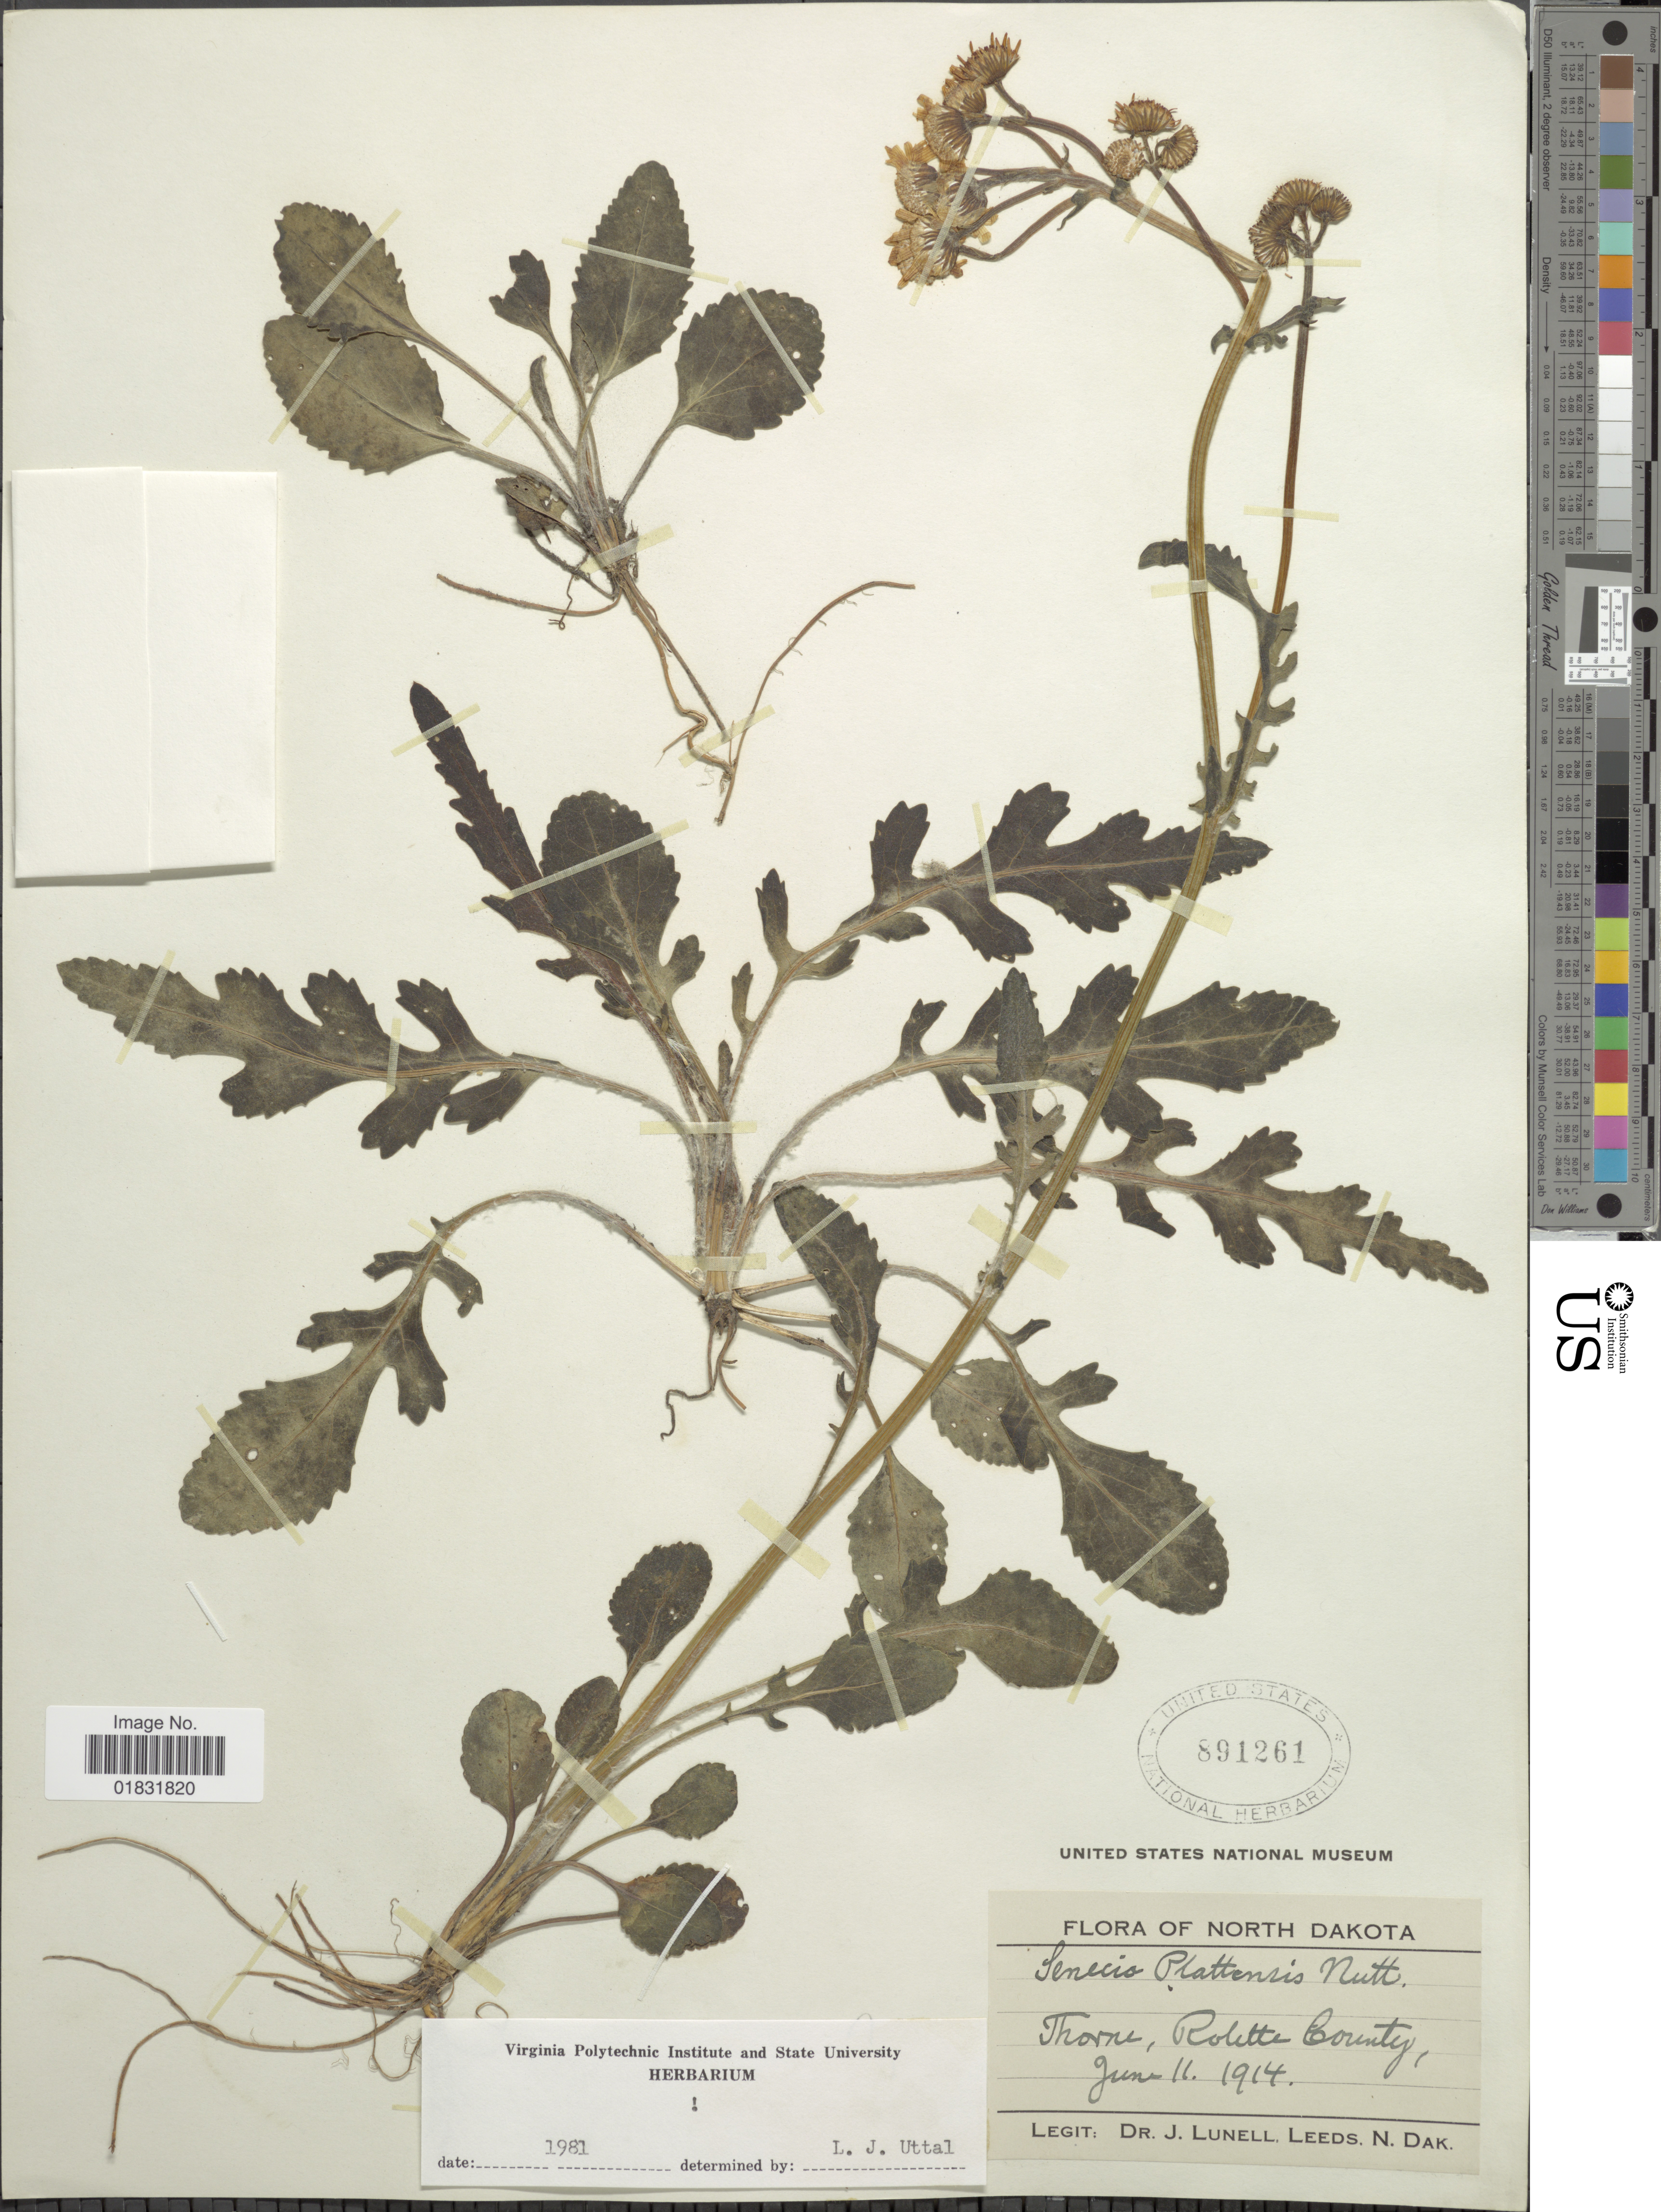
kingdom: Plantae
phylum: Tracheophyta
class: Magnoliopsida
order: Asterales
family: Asteraceae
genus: Packera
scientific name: Packera plattensis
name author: W.A. Weber & Á. Löve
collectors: J. Lunell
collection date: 1914-06-11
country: United States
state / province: North Dakota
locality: Thorne, Rolette County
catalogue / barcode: US 891261